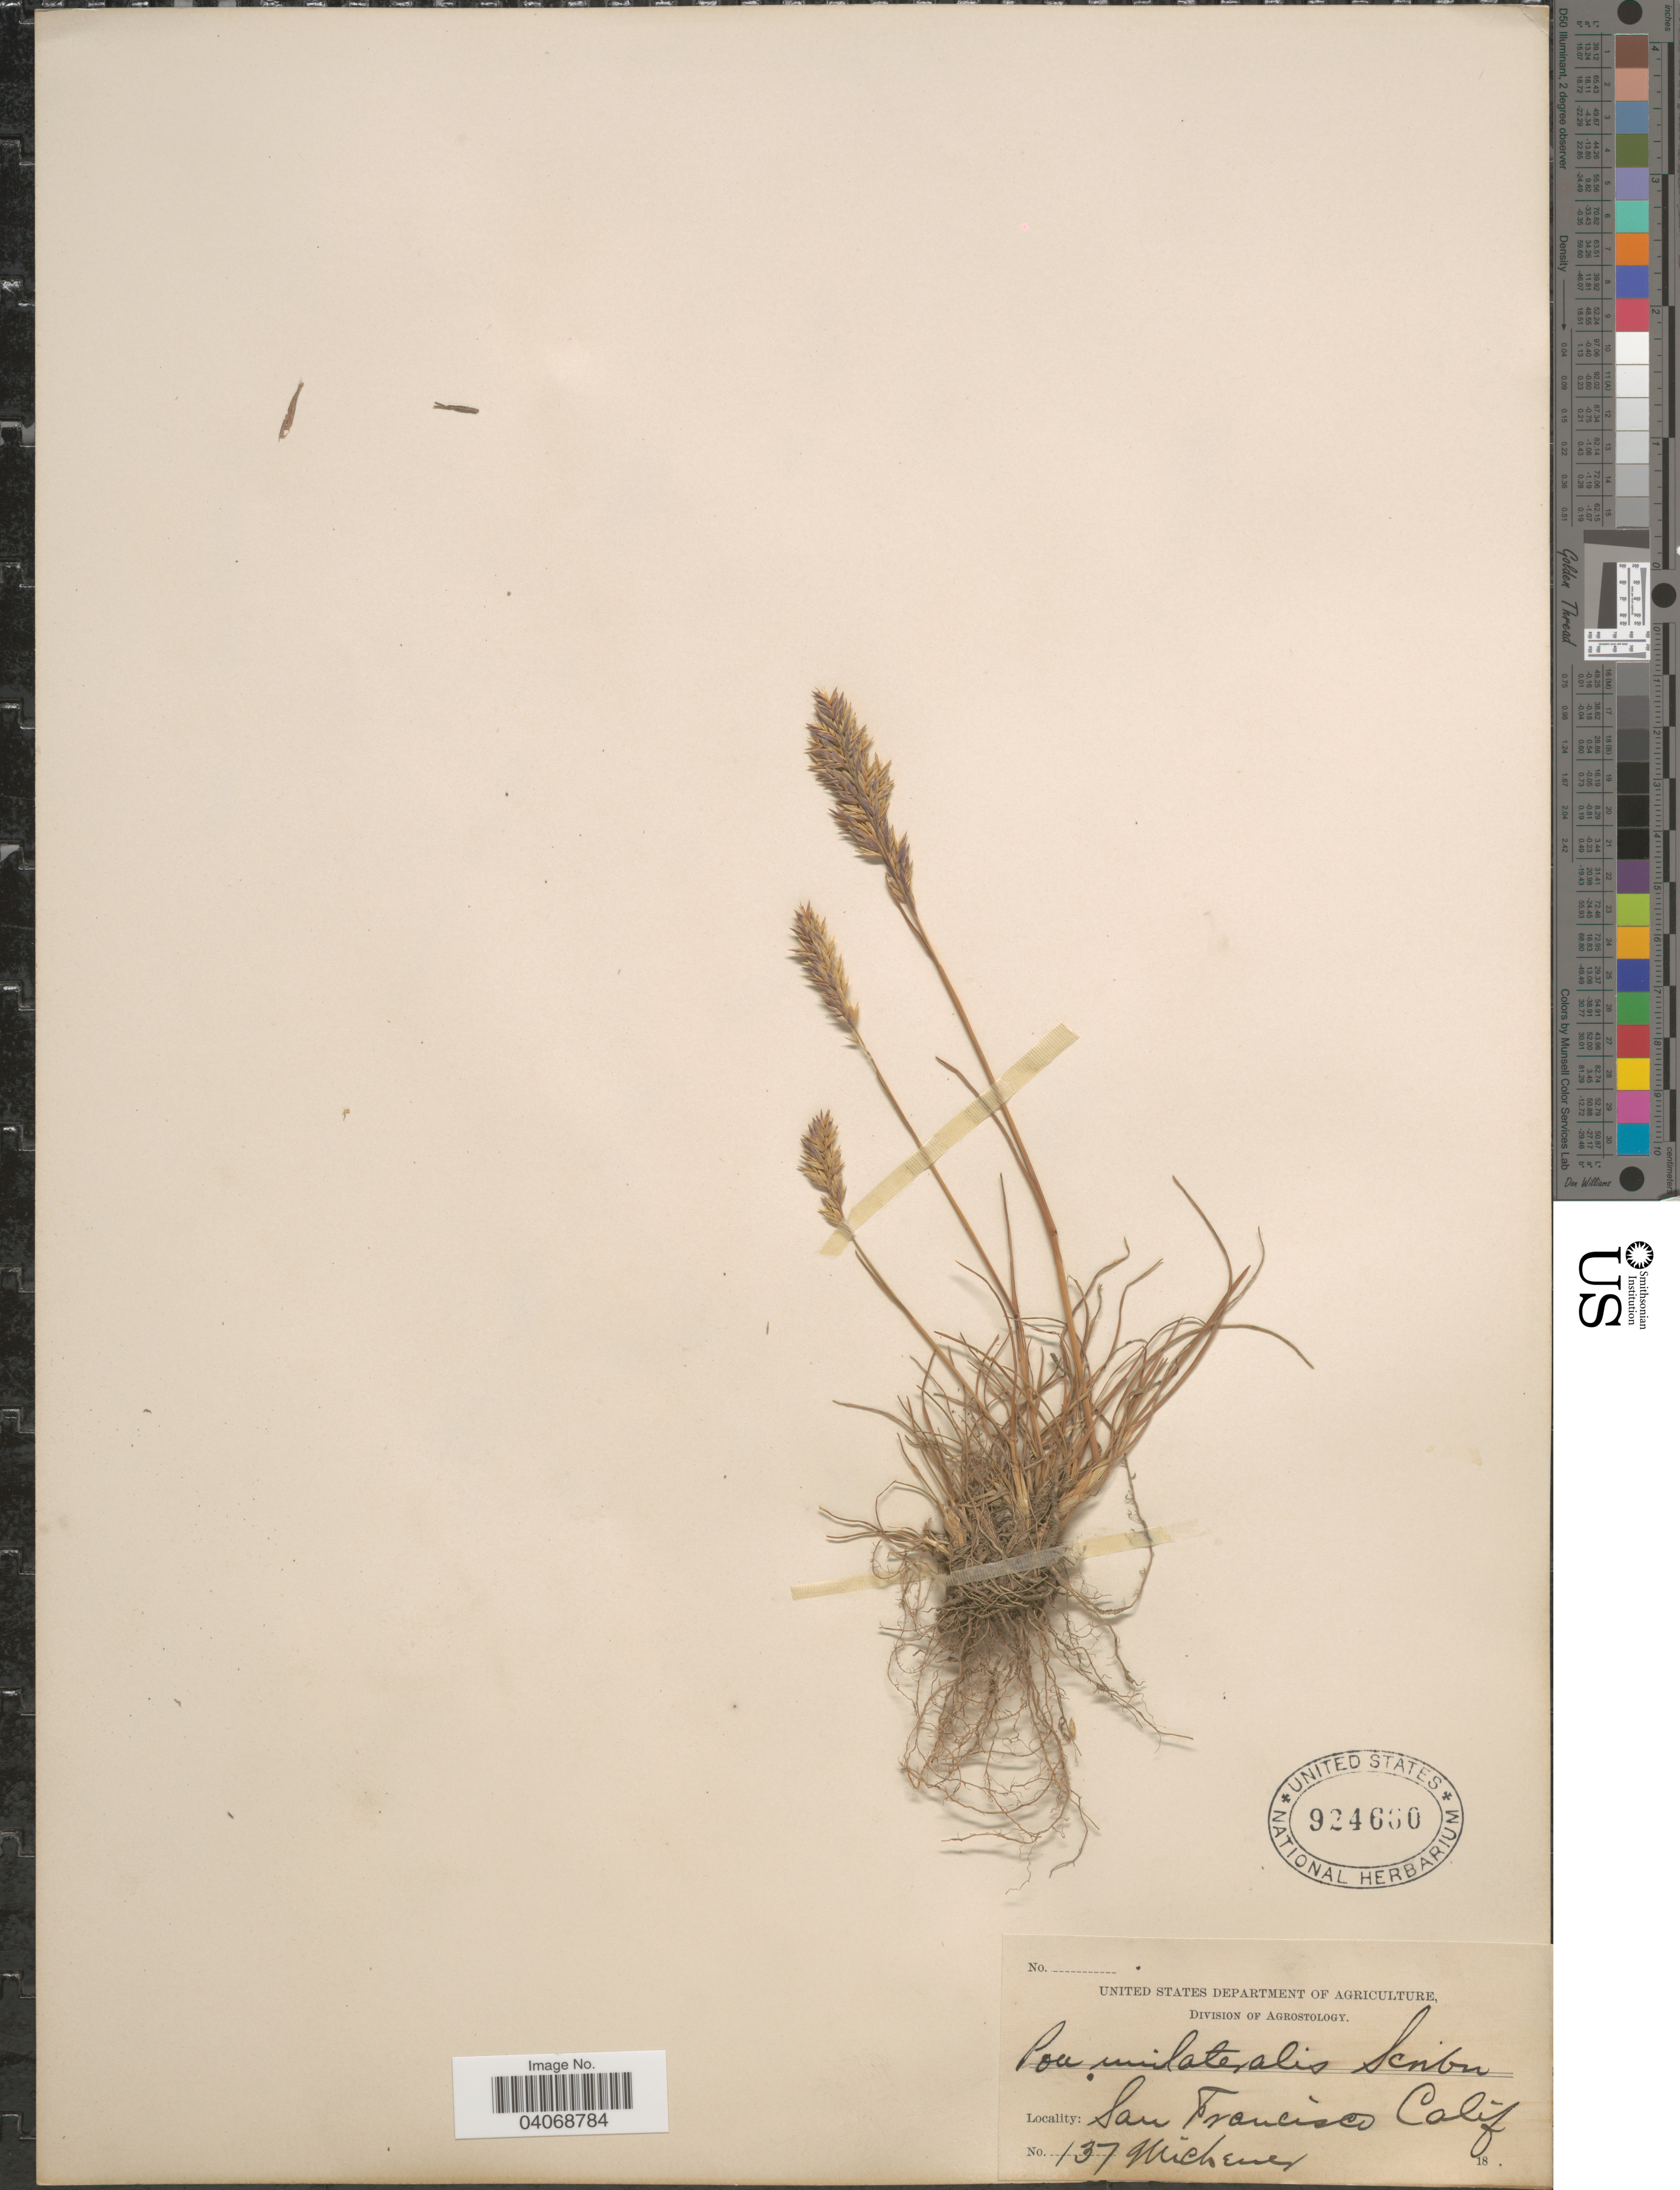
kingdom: Plantae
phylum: Tracheophyta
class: Liliopsida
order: Poales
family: Poaceae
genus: Poa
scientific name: Poa unilateralis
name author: Scribn. ex Vasey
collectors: -. Michener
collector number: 137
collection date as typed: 18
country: United States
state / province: California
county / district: San Francisco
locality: San Francisco.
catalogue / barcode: US 924660